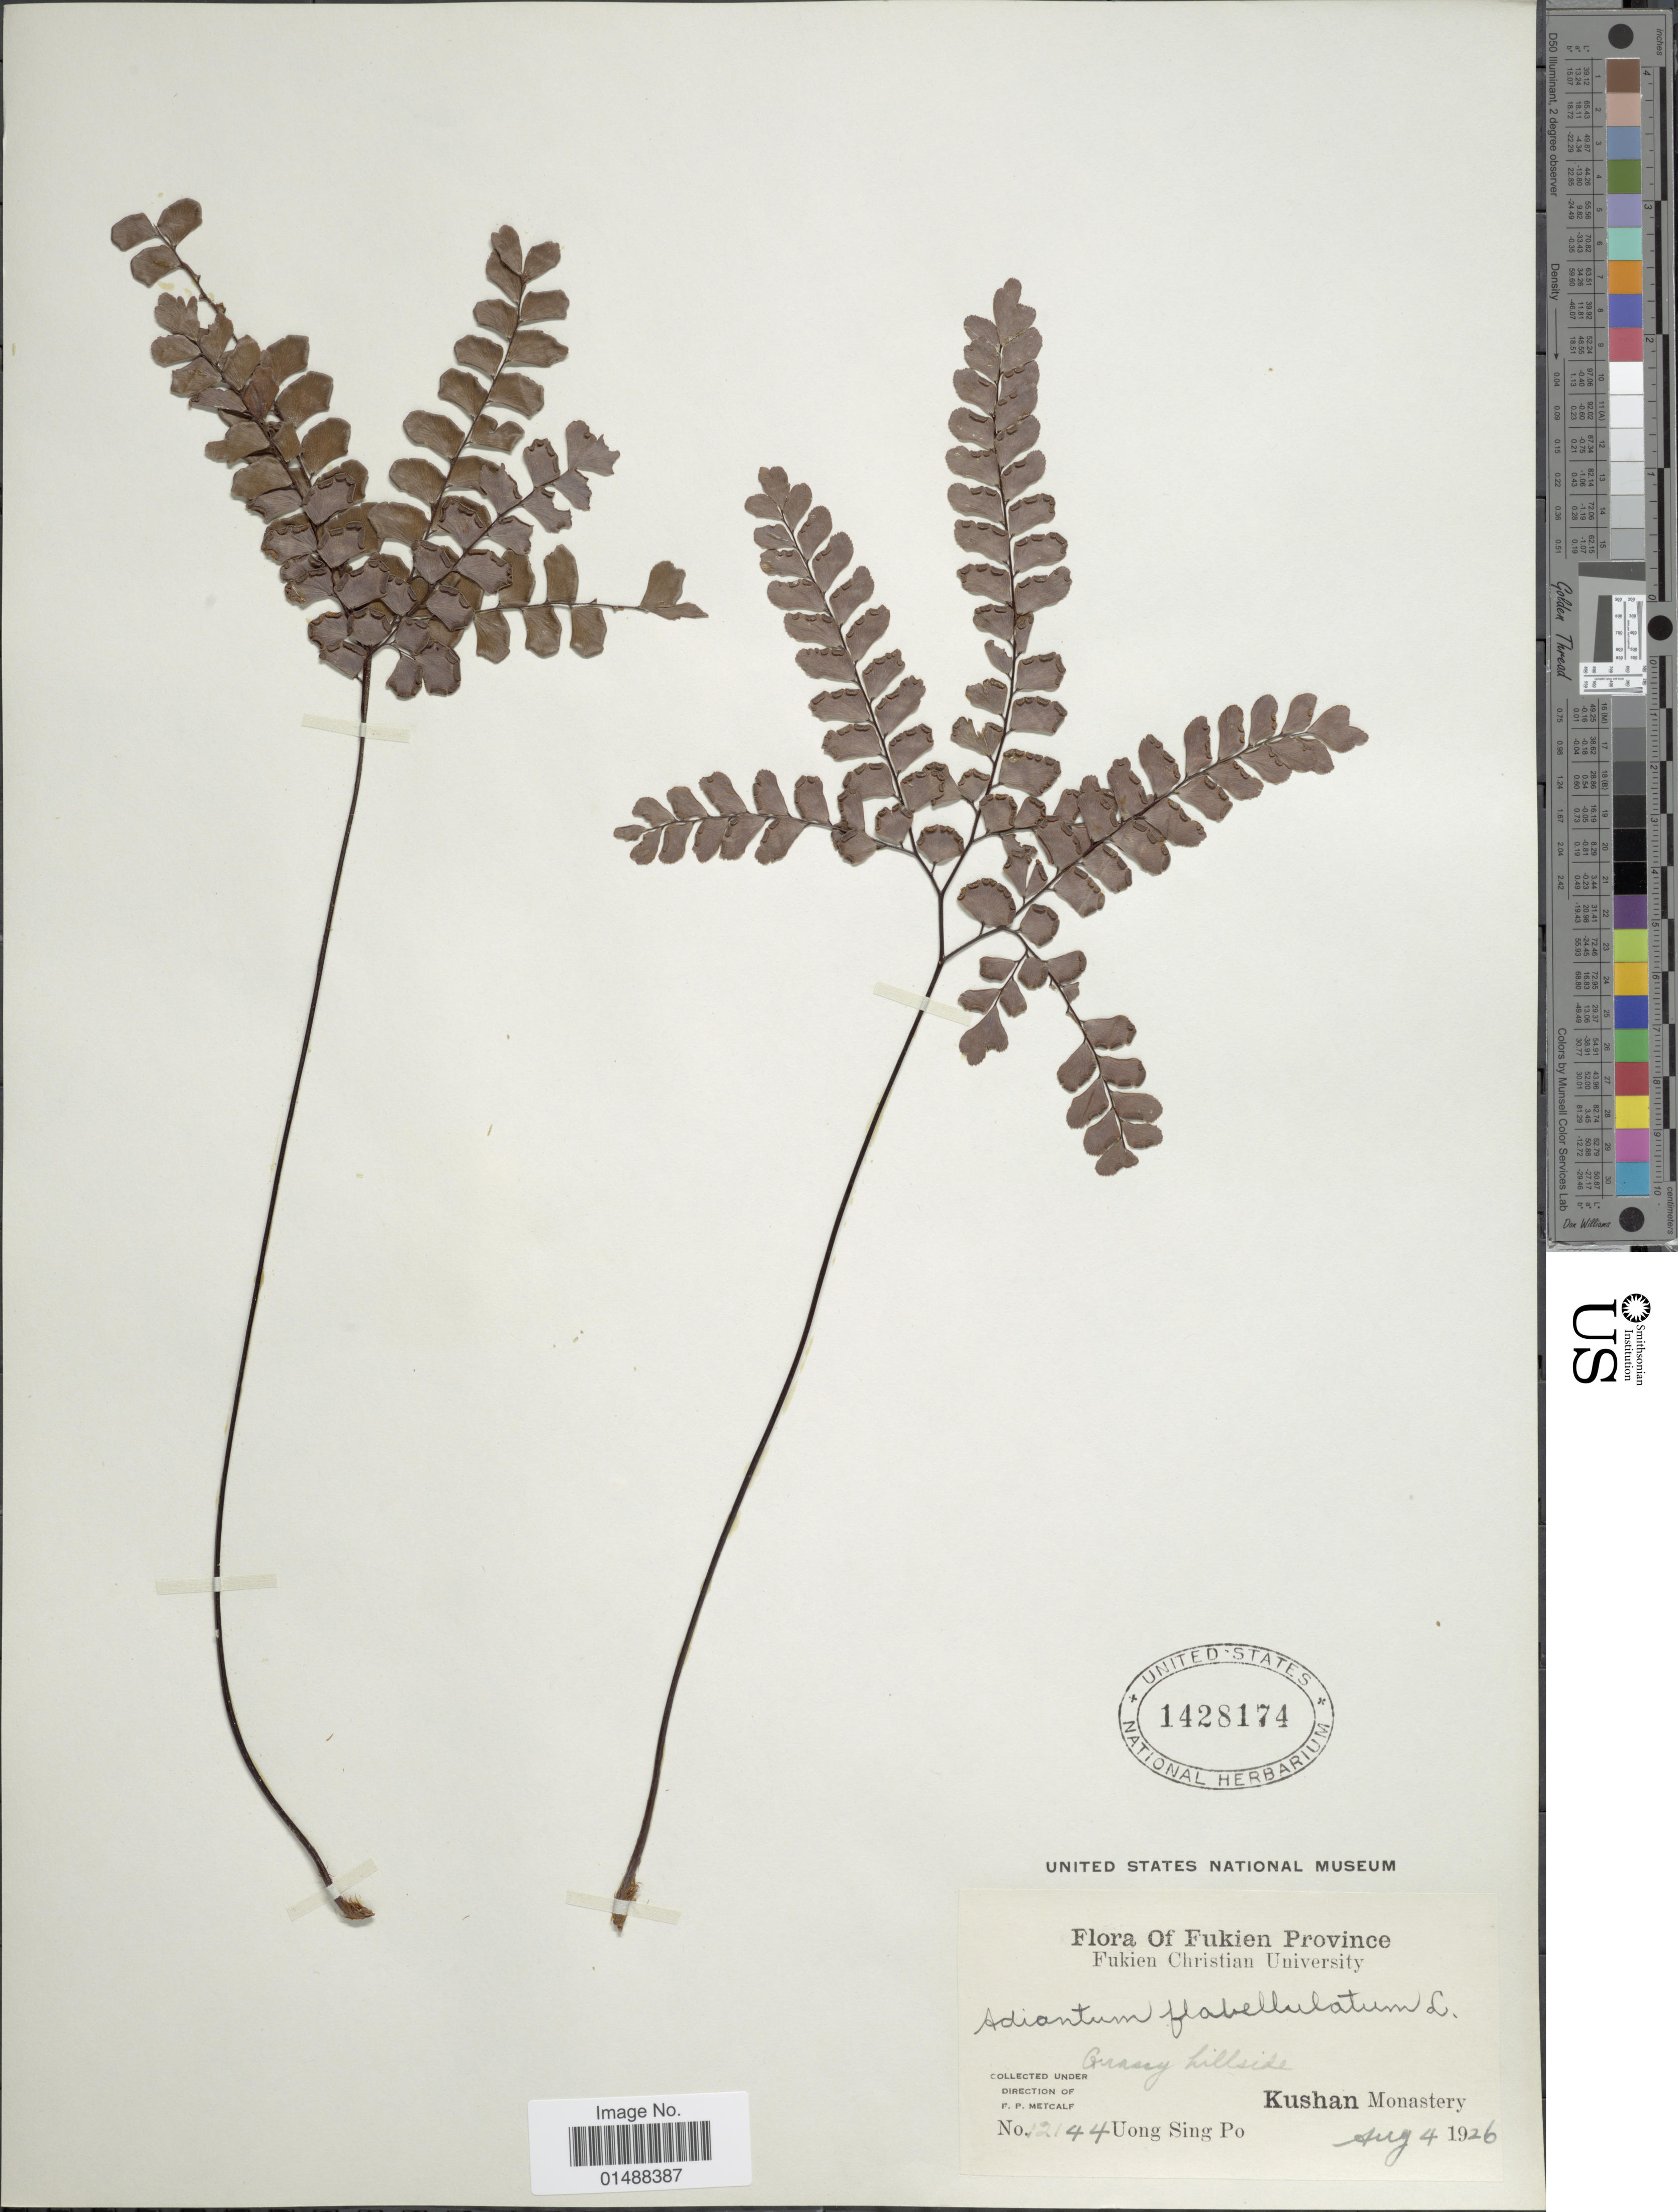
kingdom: Plantae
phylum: Tracheophyta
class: Polypodiopsida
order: Polypodiales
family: Pteridaceae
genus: Adiantum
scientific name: Adiantum flabellulatum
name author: L.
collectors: Uong Sing Po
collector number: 12144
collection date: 1926-08-04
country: China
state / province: Fujian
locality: Fukien Province, Kushan Monastery.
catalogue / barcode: US 1428174